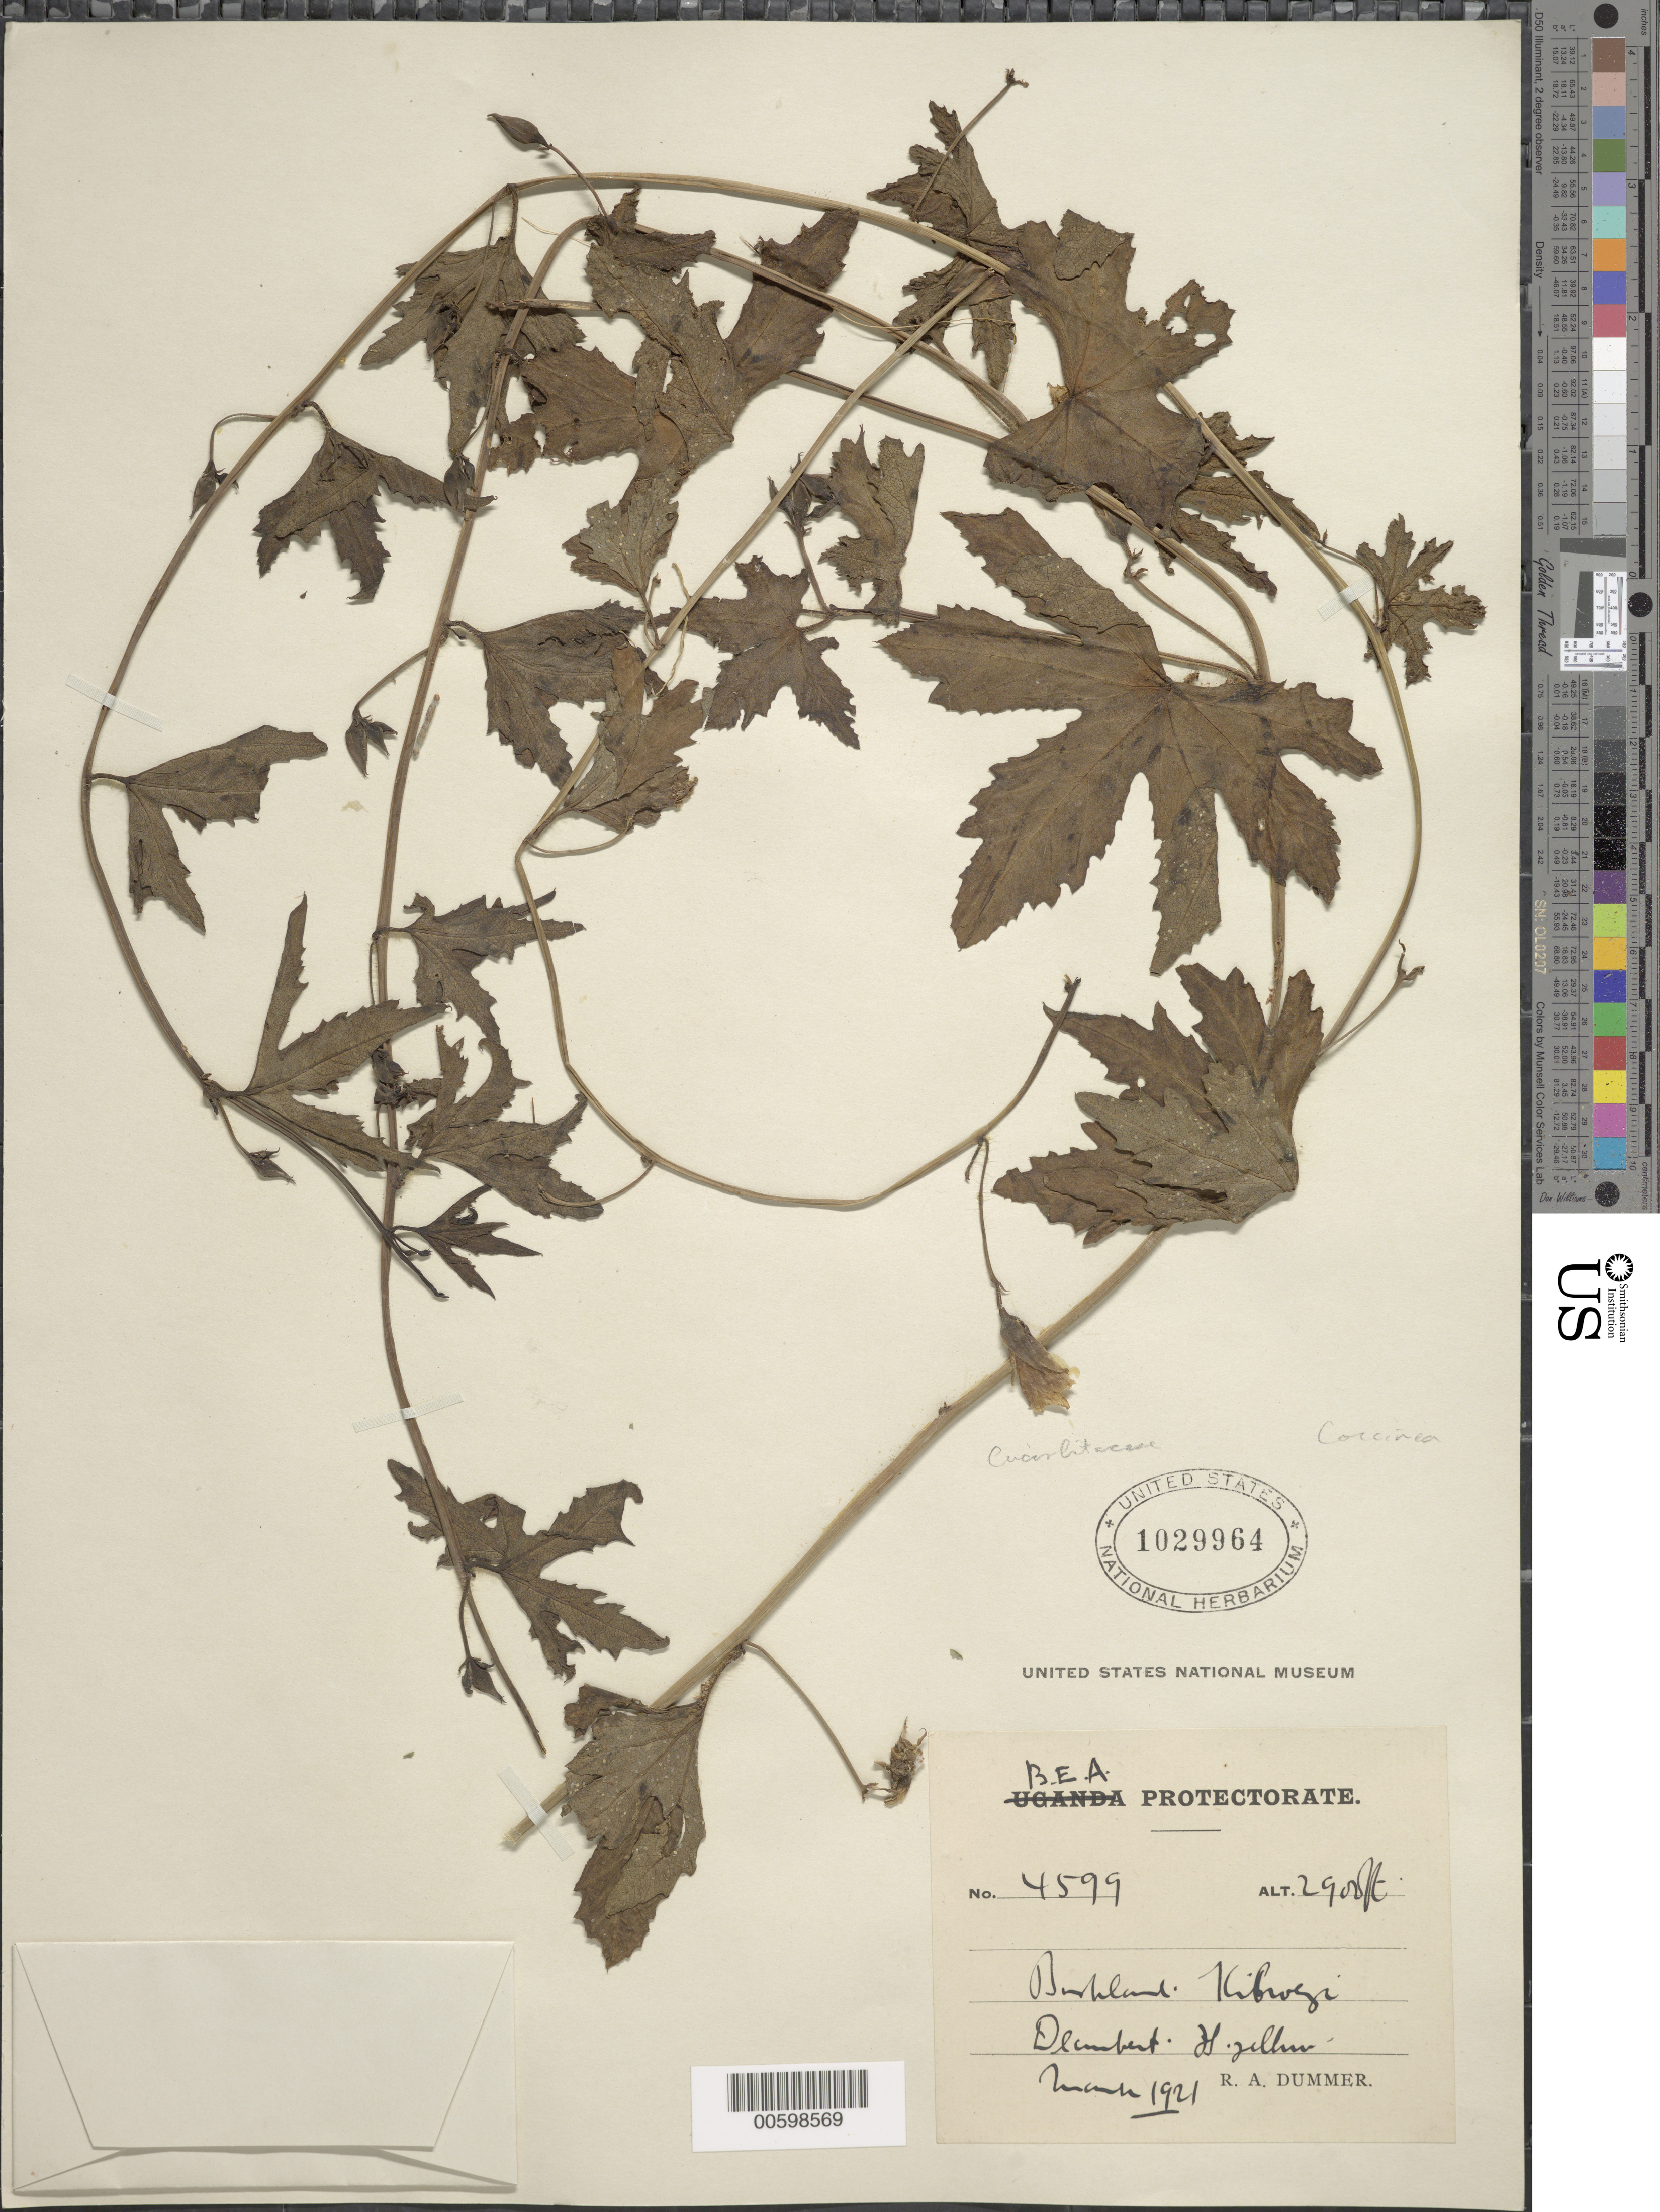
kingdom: Plantae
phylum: Tracheophyta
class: Magnoliopsida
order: Cucurbitales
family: Cucurbitaceae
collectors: E. A. Mearns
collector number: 1239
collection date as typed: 13 Sep 1909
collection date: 1909-09-13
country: Kenya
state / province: Kitui / Makueni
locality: Kibwezi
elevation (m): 884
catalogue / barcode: US 1029964